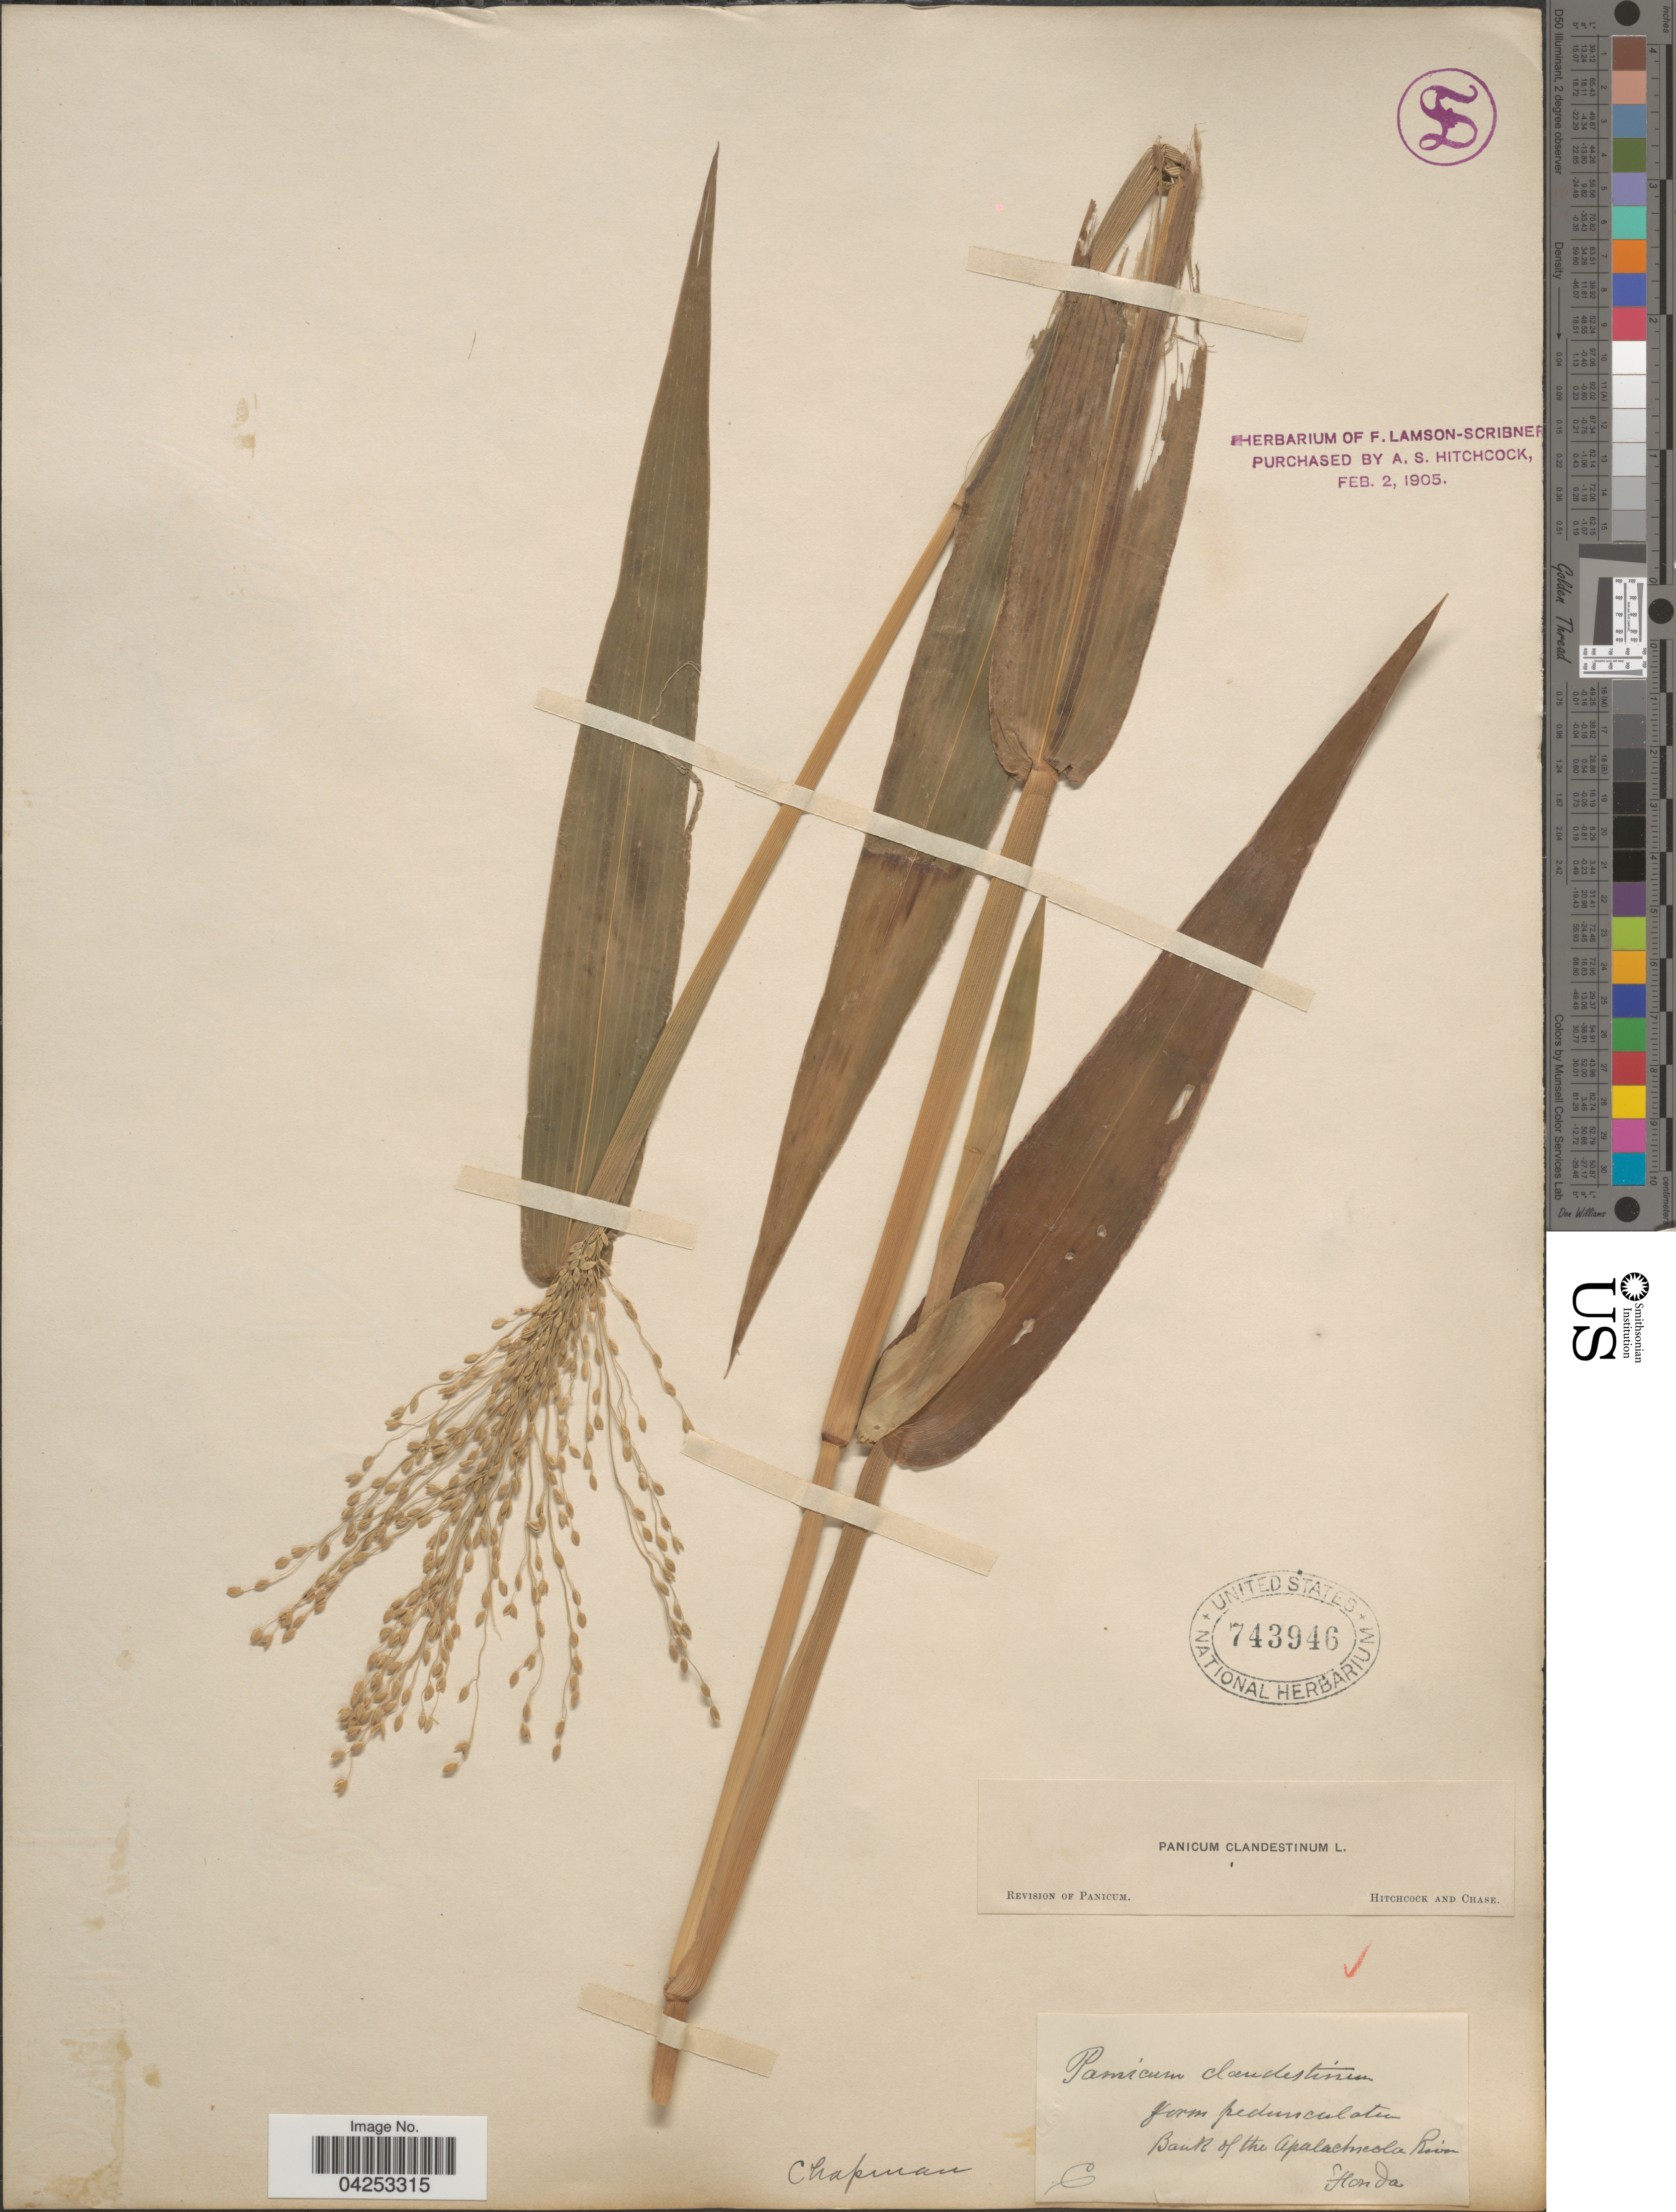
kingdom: Plantae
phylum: Tracheophyta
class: Liliopsida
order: Poales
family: Poaceae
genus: Dichanthelium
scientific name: Dichanthelium clandestinum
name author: (L.) Gould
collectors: A. Chapman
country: United States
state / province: Florida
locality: Bank of the Apalachicola River.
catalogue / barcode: US 743946